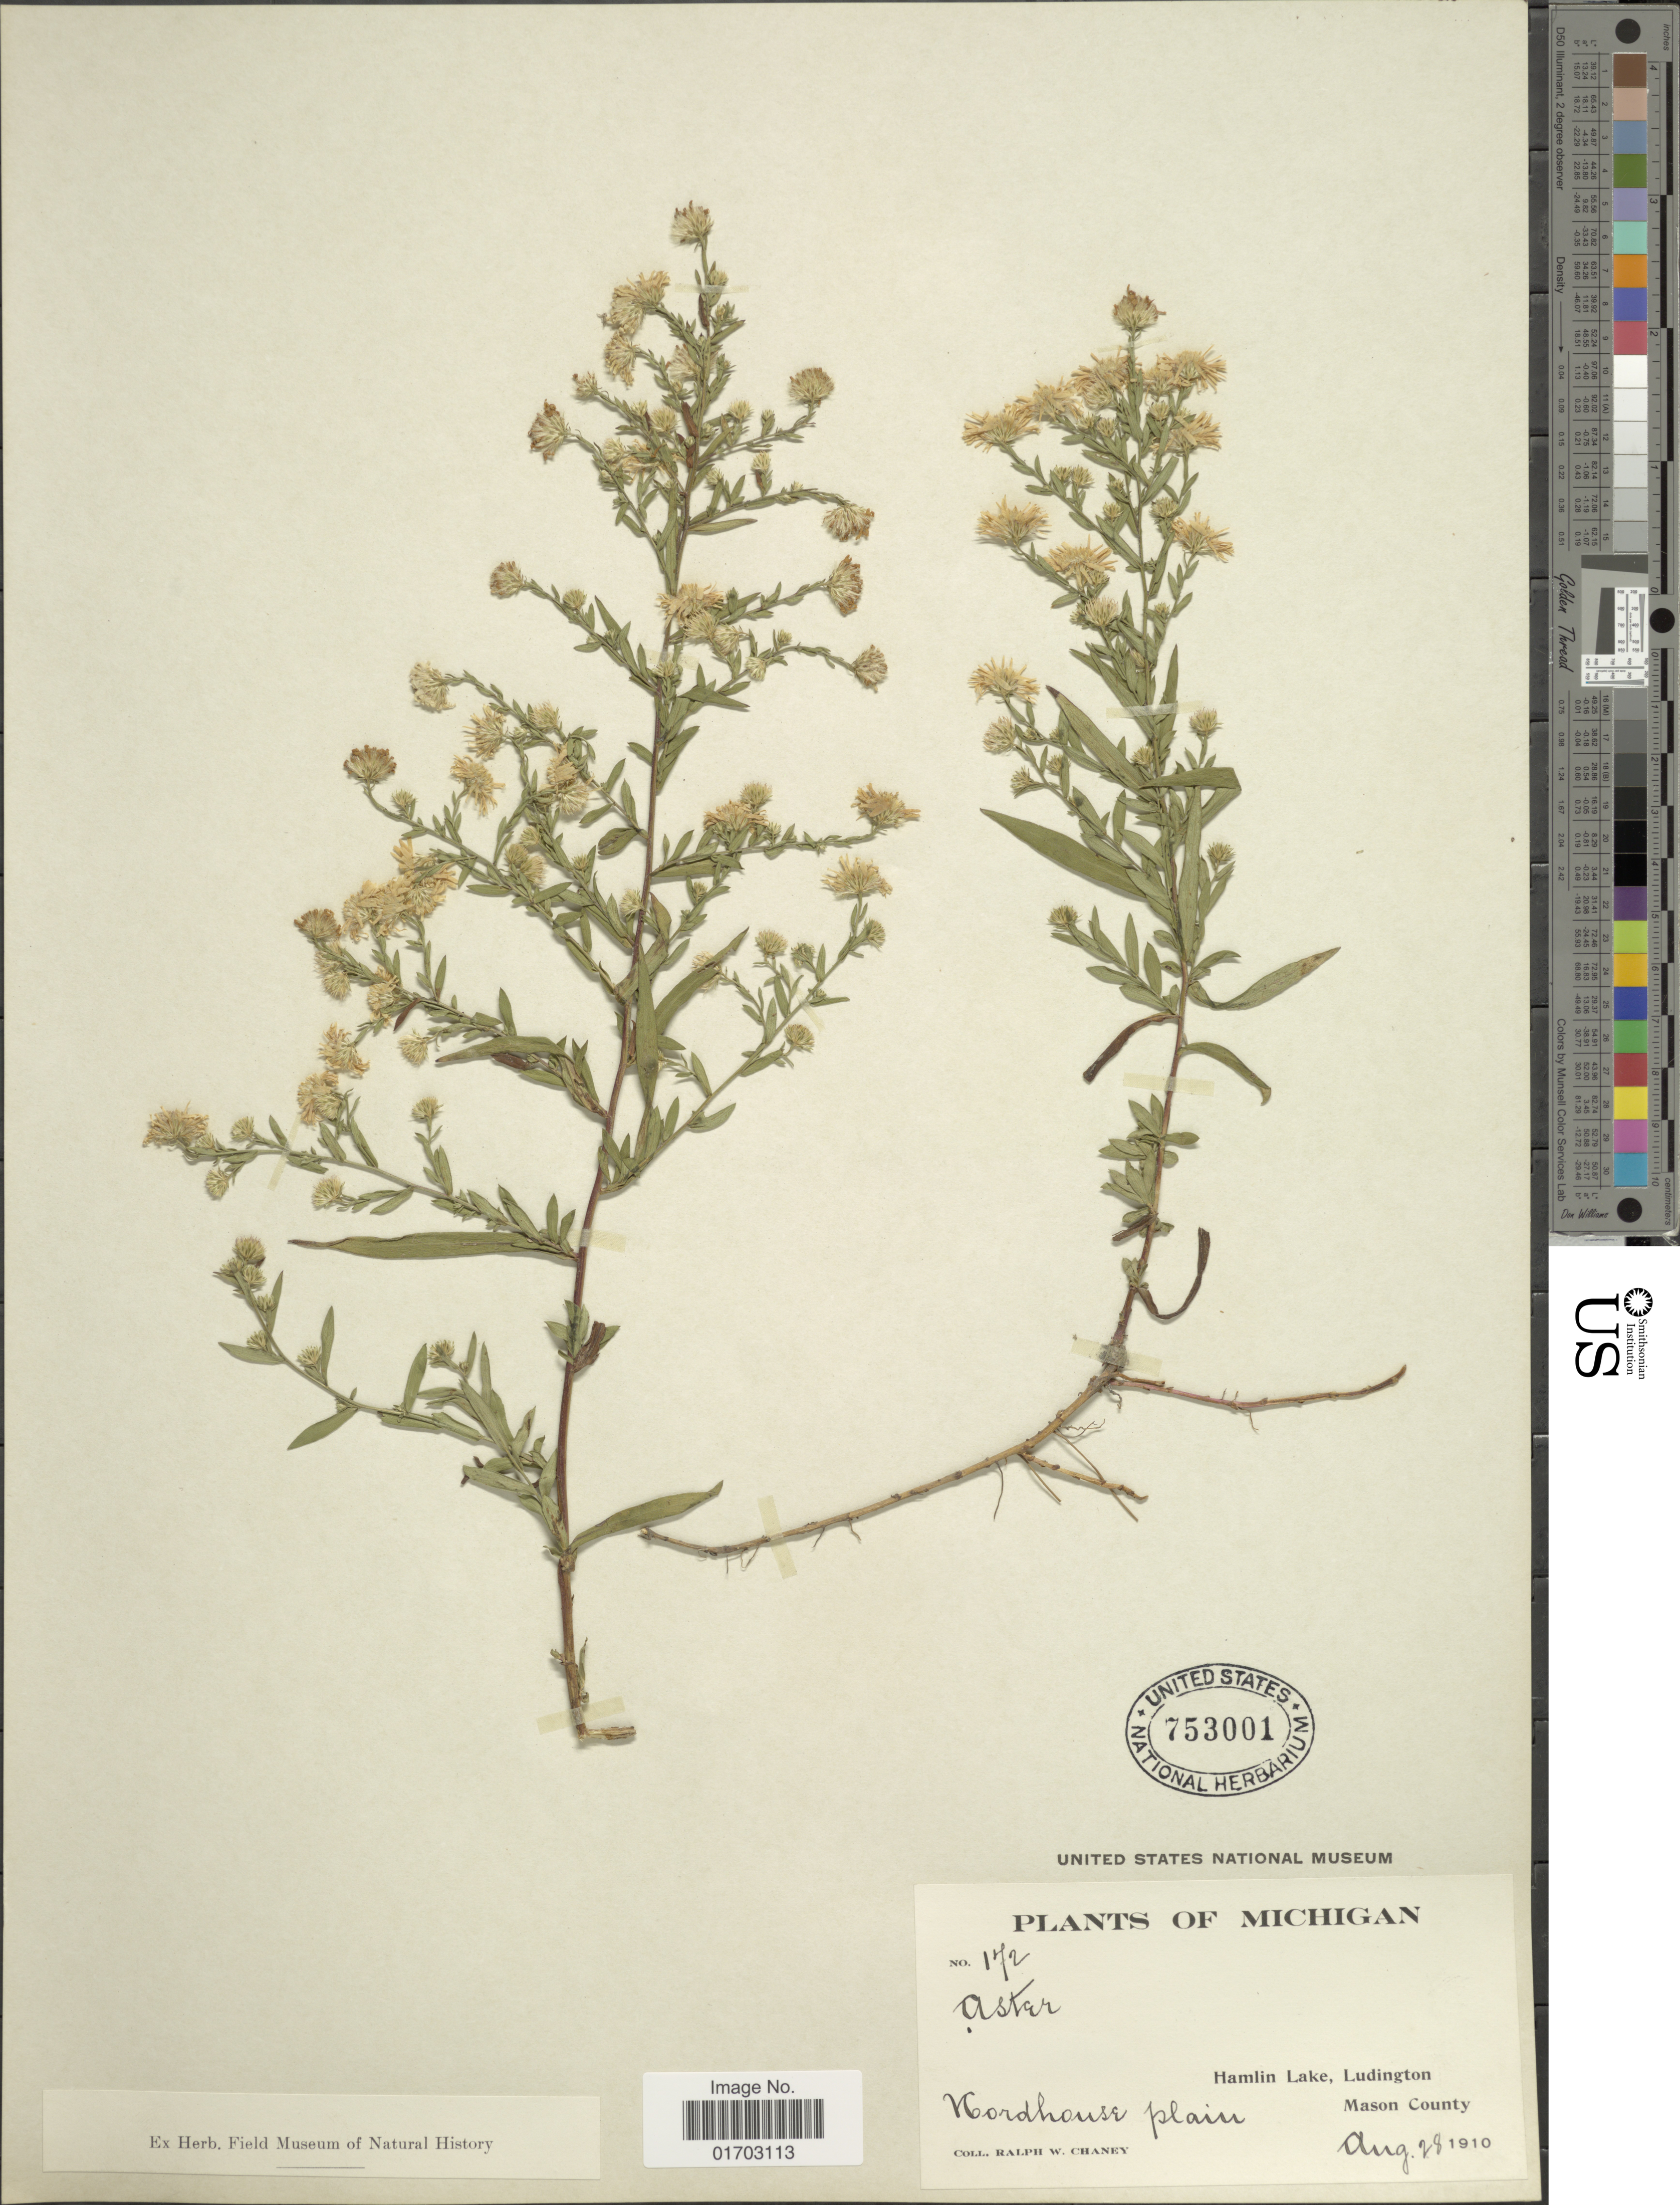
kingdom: Plantae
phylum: Tracheophyta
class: Magnoliopsida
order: Asterales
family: Asteraceae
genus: Symphyotrichum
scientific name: Symphyotrichum simplex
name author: (Willd.) Á. Löve & D. Löve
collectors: R. Chaney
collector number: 172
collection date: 1910-08-28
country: United States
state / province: Michigan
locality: Hamlin Lake, Ludington, Mason County, Norrdhouse plain.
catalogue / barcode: US 753001